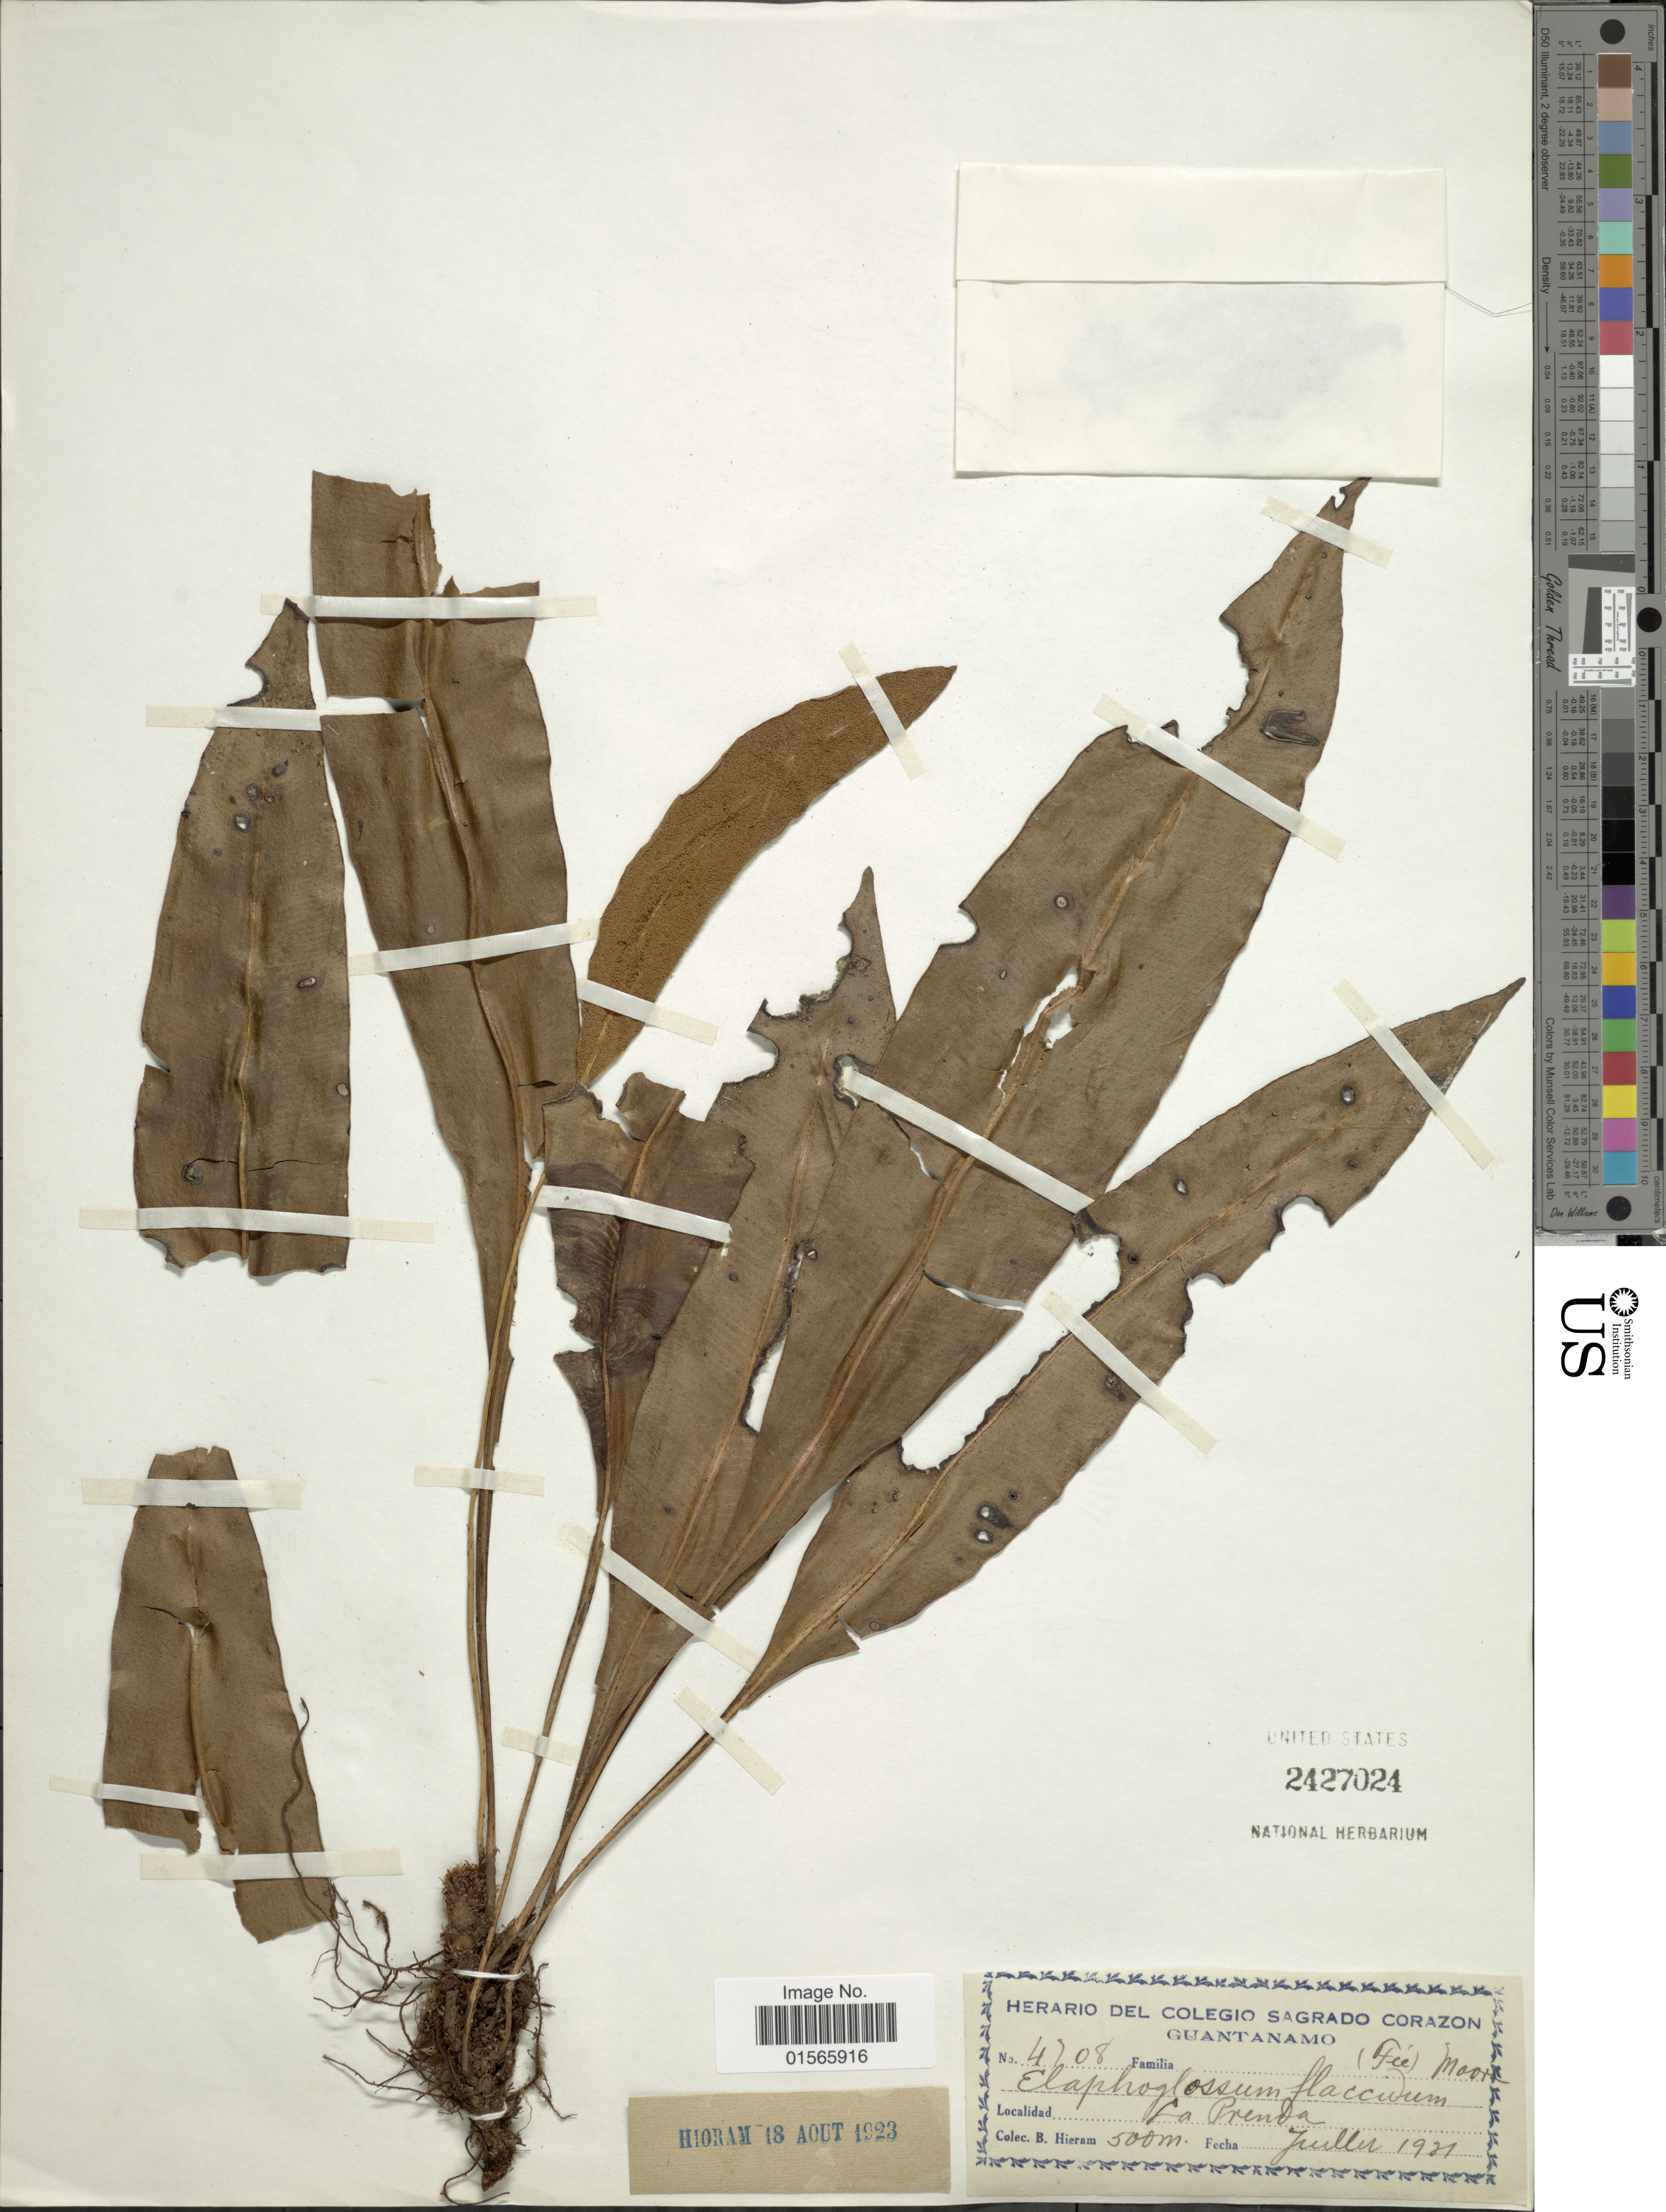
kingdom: Plantae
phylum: Tracheophyta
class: Polypodiopsida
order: Polypodiales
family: Dryopteridaceae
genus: Elaphoglossum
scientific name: Elaphoglossum rigidum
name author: (Aubl.) Urb.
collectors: B. Hieram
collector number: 4708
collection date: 1931-07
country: Cuba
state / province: Guantánamo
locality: La Prenda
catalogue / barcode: US 2427024